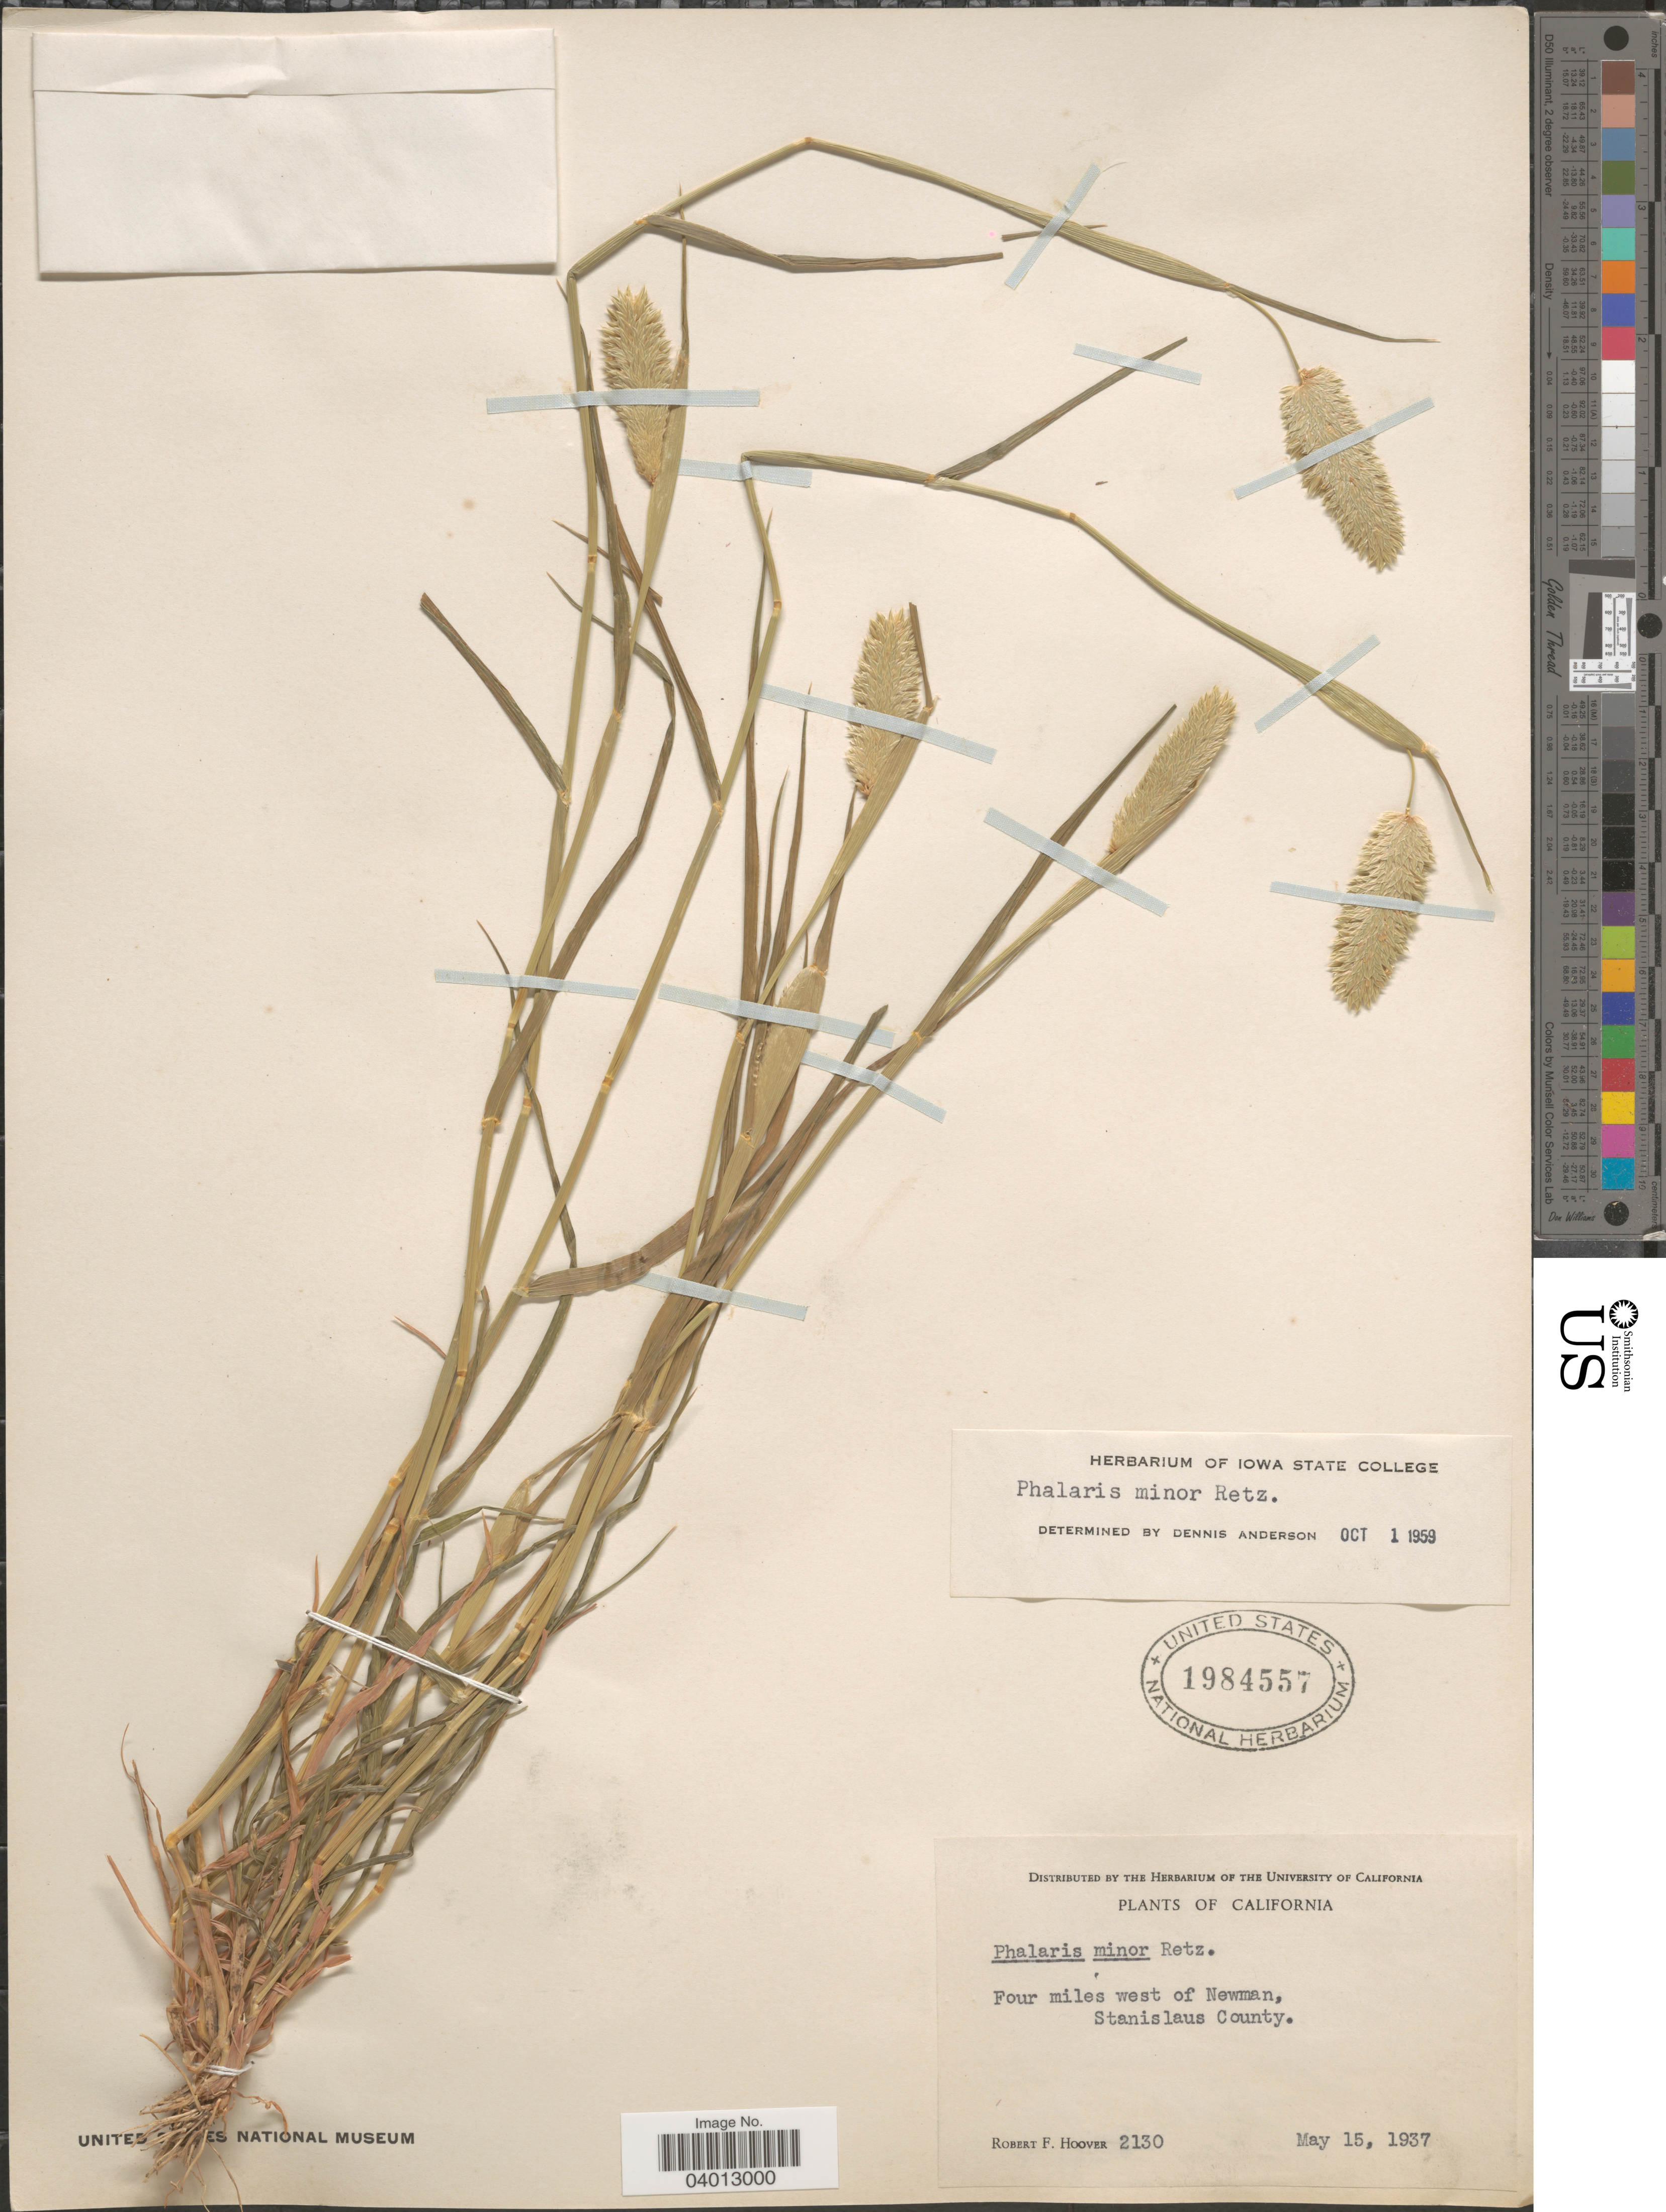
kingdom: Plantae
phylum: Tracheophyta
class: Liliopsida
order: Poales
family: Poaceae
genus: Phalaris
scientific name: Phalaris minor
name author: Retz.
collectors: R. F. Hoover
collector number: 2130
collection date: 1937-05-15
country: United States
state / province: California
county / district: Stanislaus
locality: Four miles west of Newman, Stanislaus County.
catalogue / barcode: US 1984557